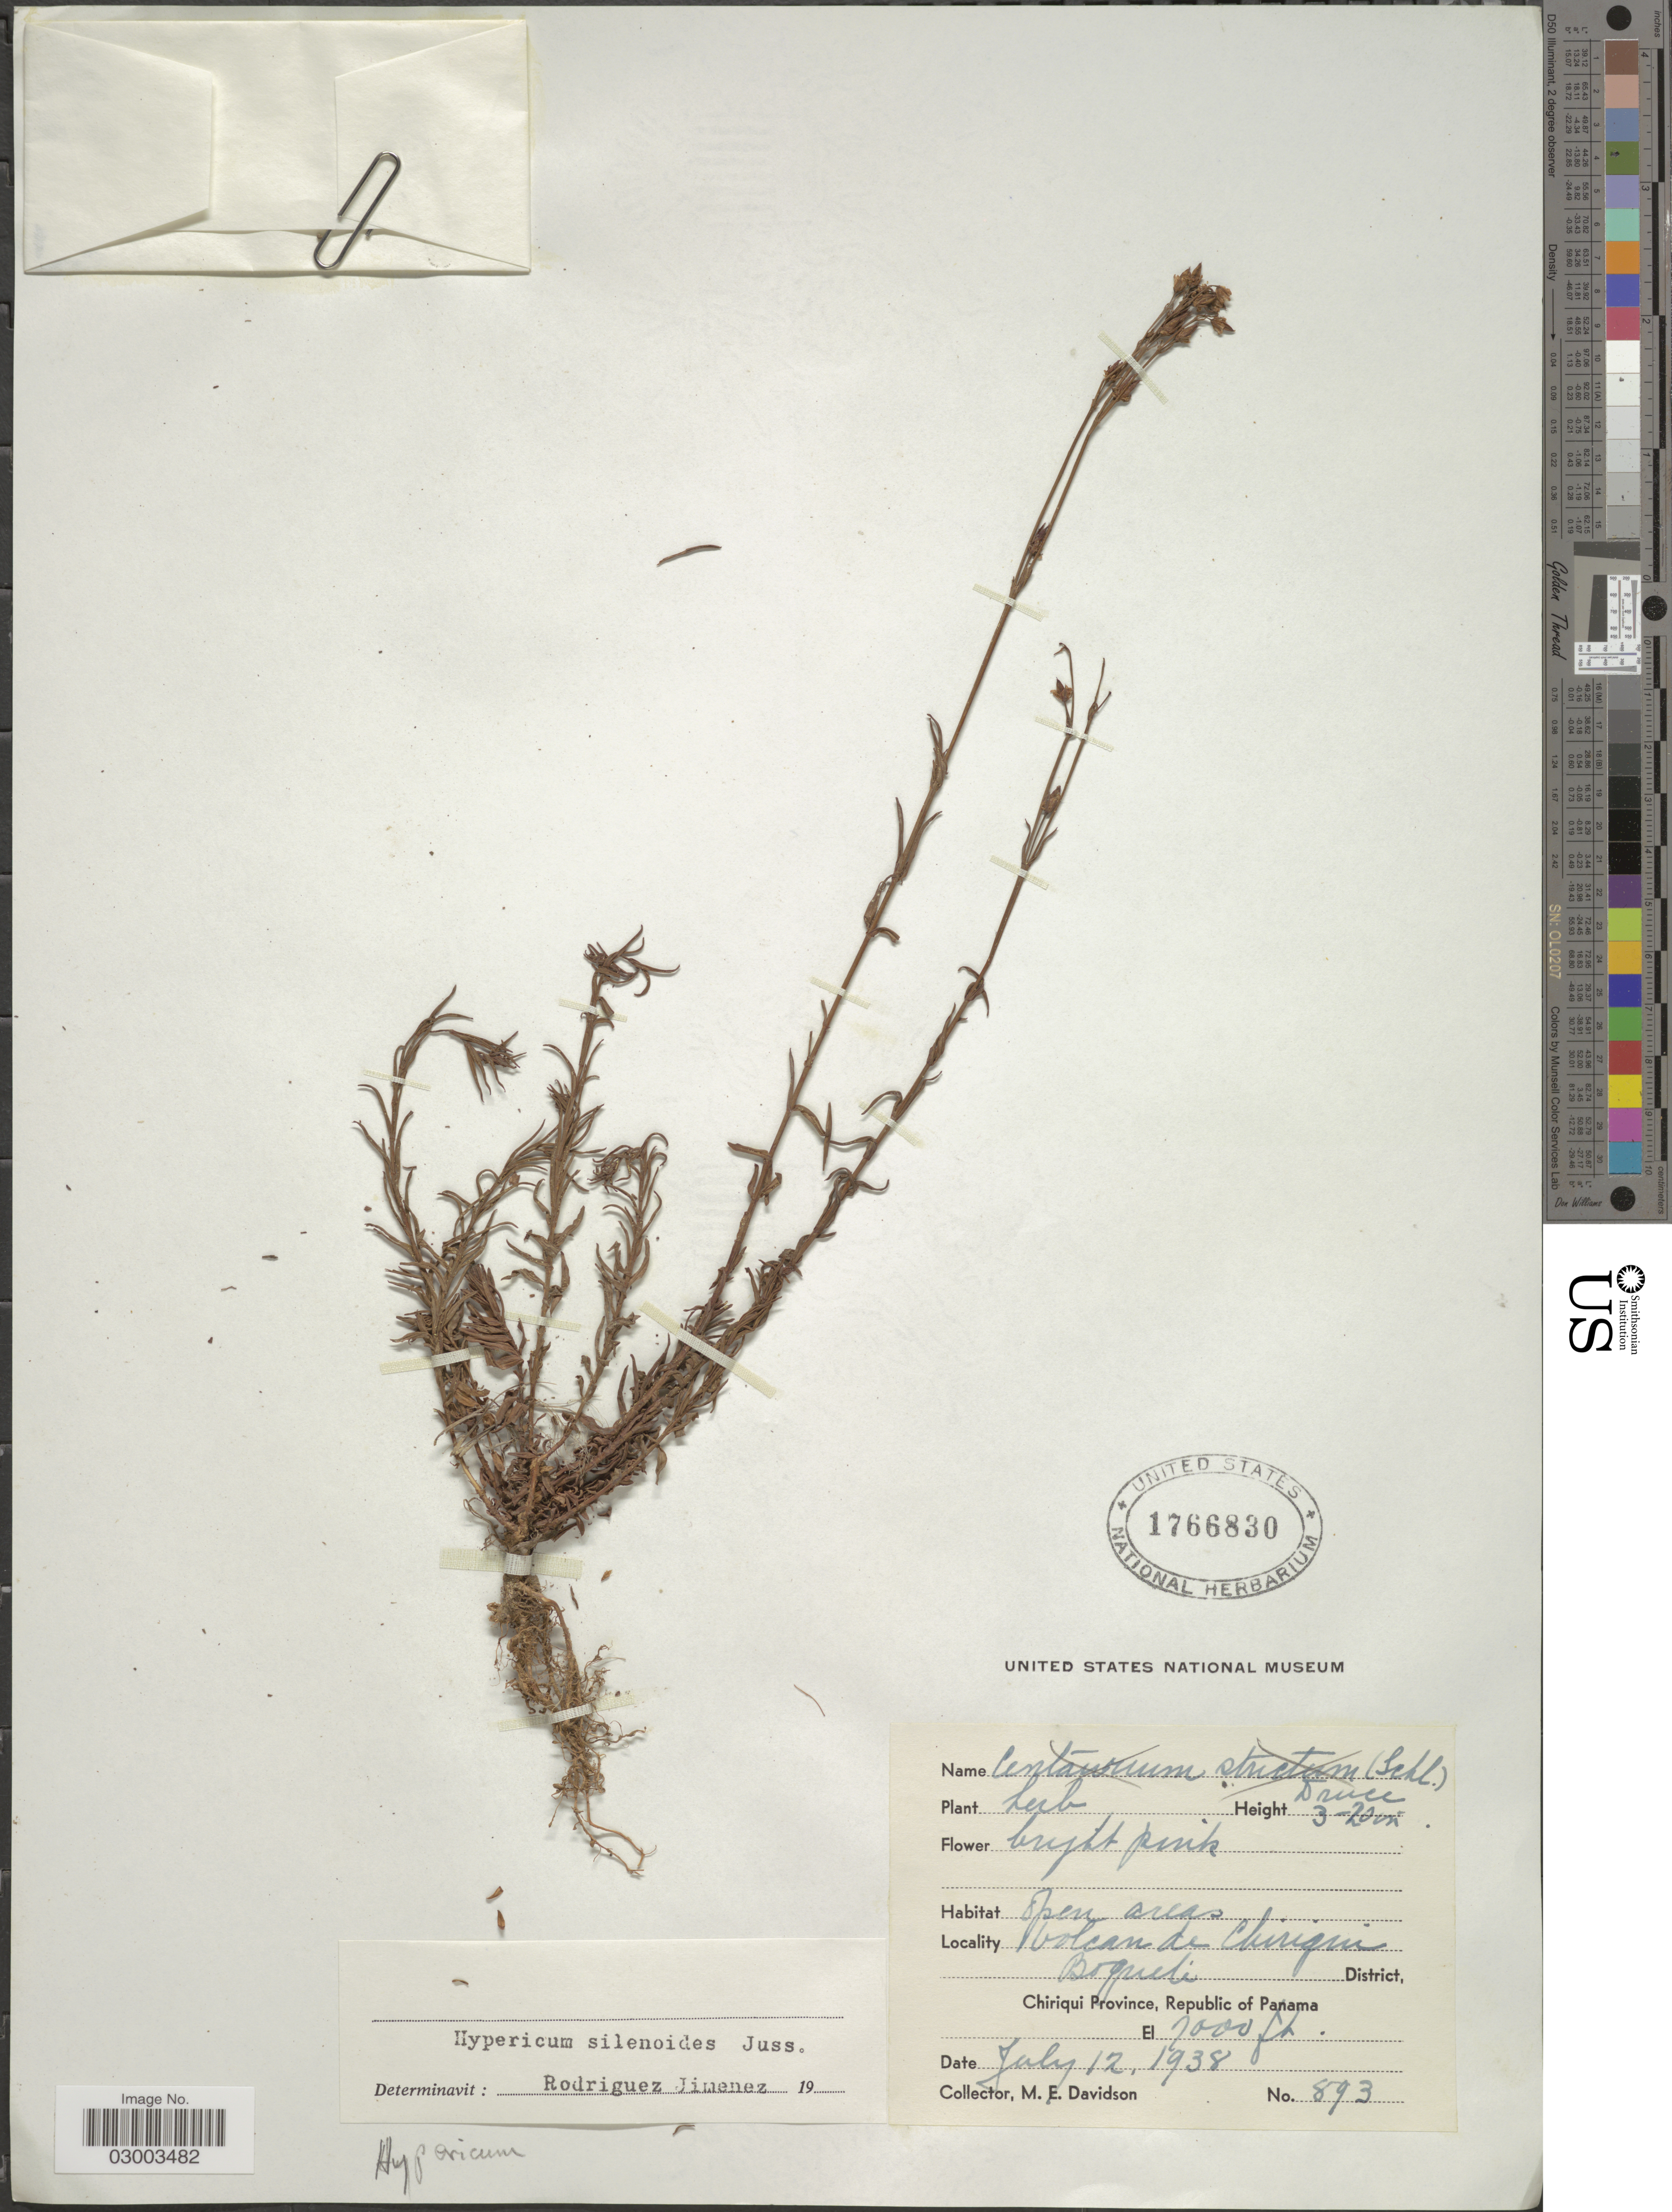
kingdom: Plantae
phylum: Tracheophyta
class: Magnoliopsida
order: Malpighiales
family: Hypericaceae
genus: Hypericum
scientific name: Hypericum silenoides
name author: Juss.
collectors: M. E. Davidson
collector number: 893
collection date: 1938-07-12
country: Panama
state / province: Chiriqui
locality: Volcan de Chiriqui, Boquete District. Republic of Panama.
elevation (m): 2134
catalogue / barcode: US 1766830